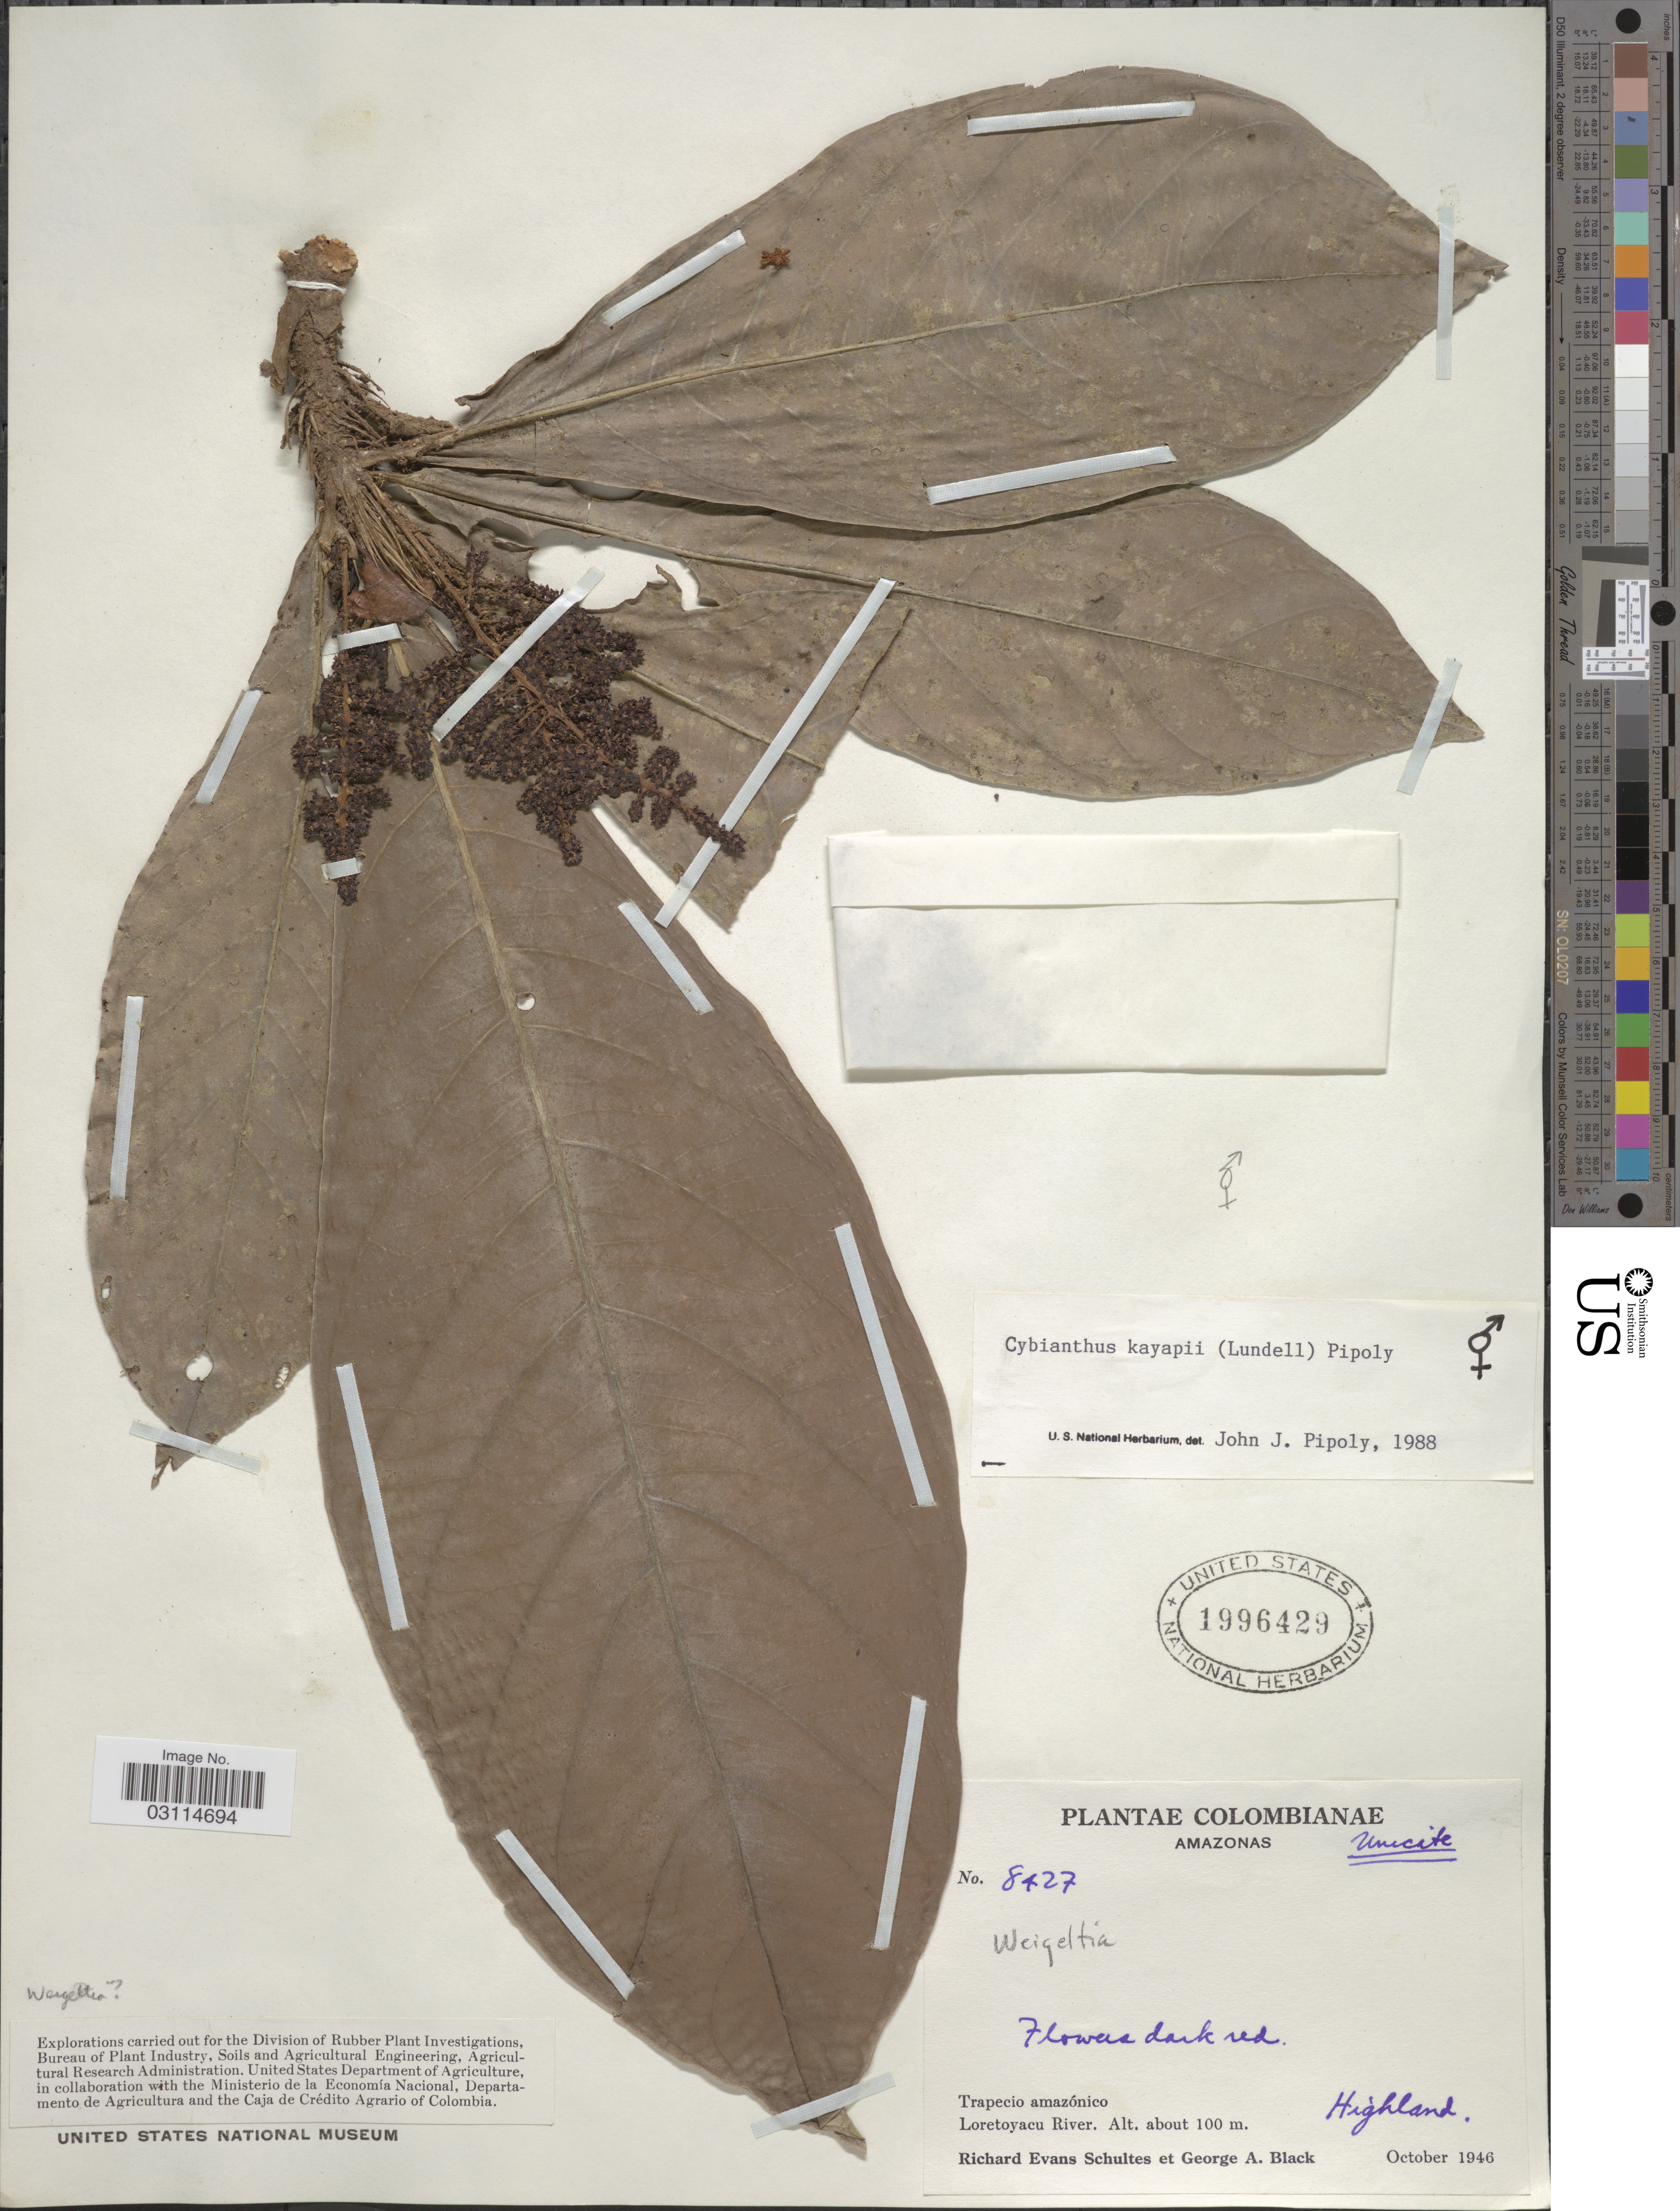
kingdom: Plantae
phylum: Tracheophyta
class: Magnoliopsida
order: Ericales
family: Primulaceae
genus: Cybianthus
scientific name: Cybianthus kayapii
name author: (Lundell) Pipoly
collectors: R. E. Schultes & G. A. Black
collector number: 8427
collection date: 1946-10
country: Colombia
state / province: Amazônas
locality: Trapecio amazónico, Loretoyacu River.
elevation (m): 100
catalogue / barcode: US 1996429